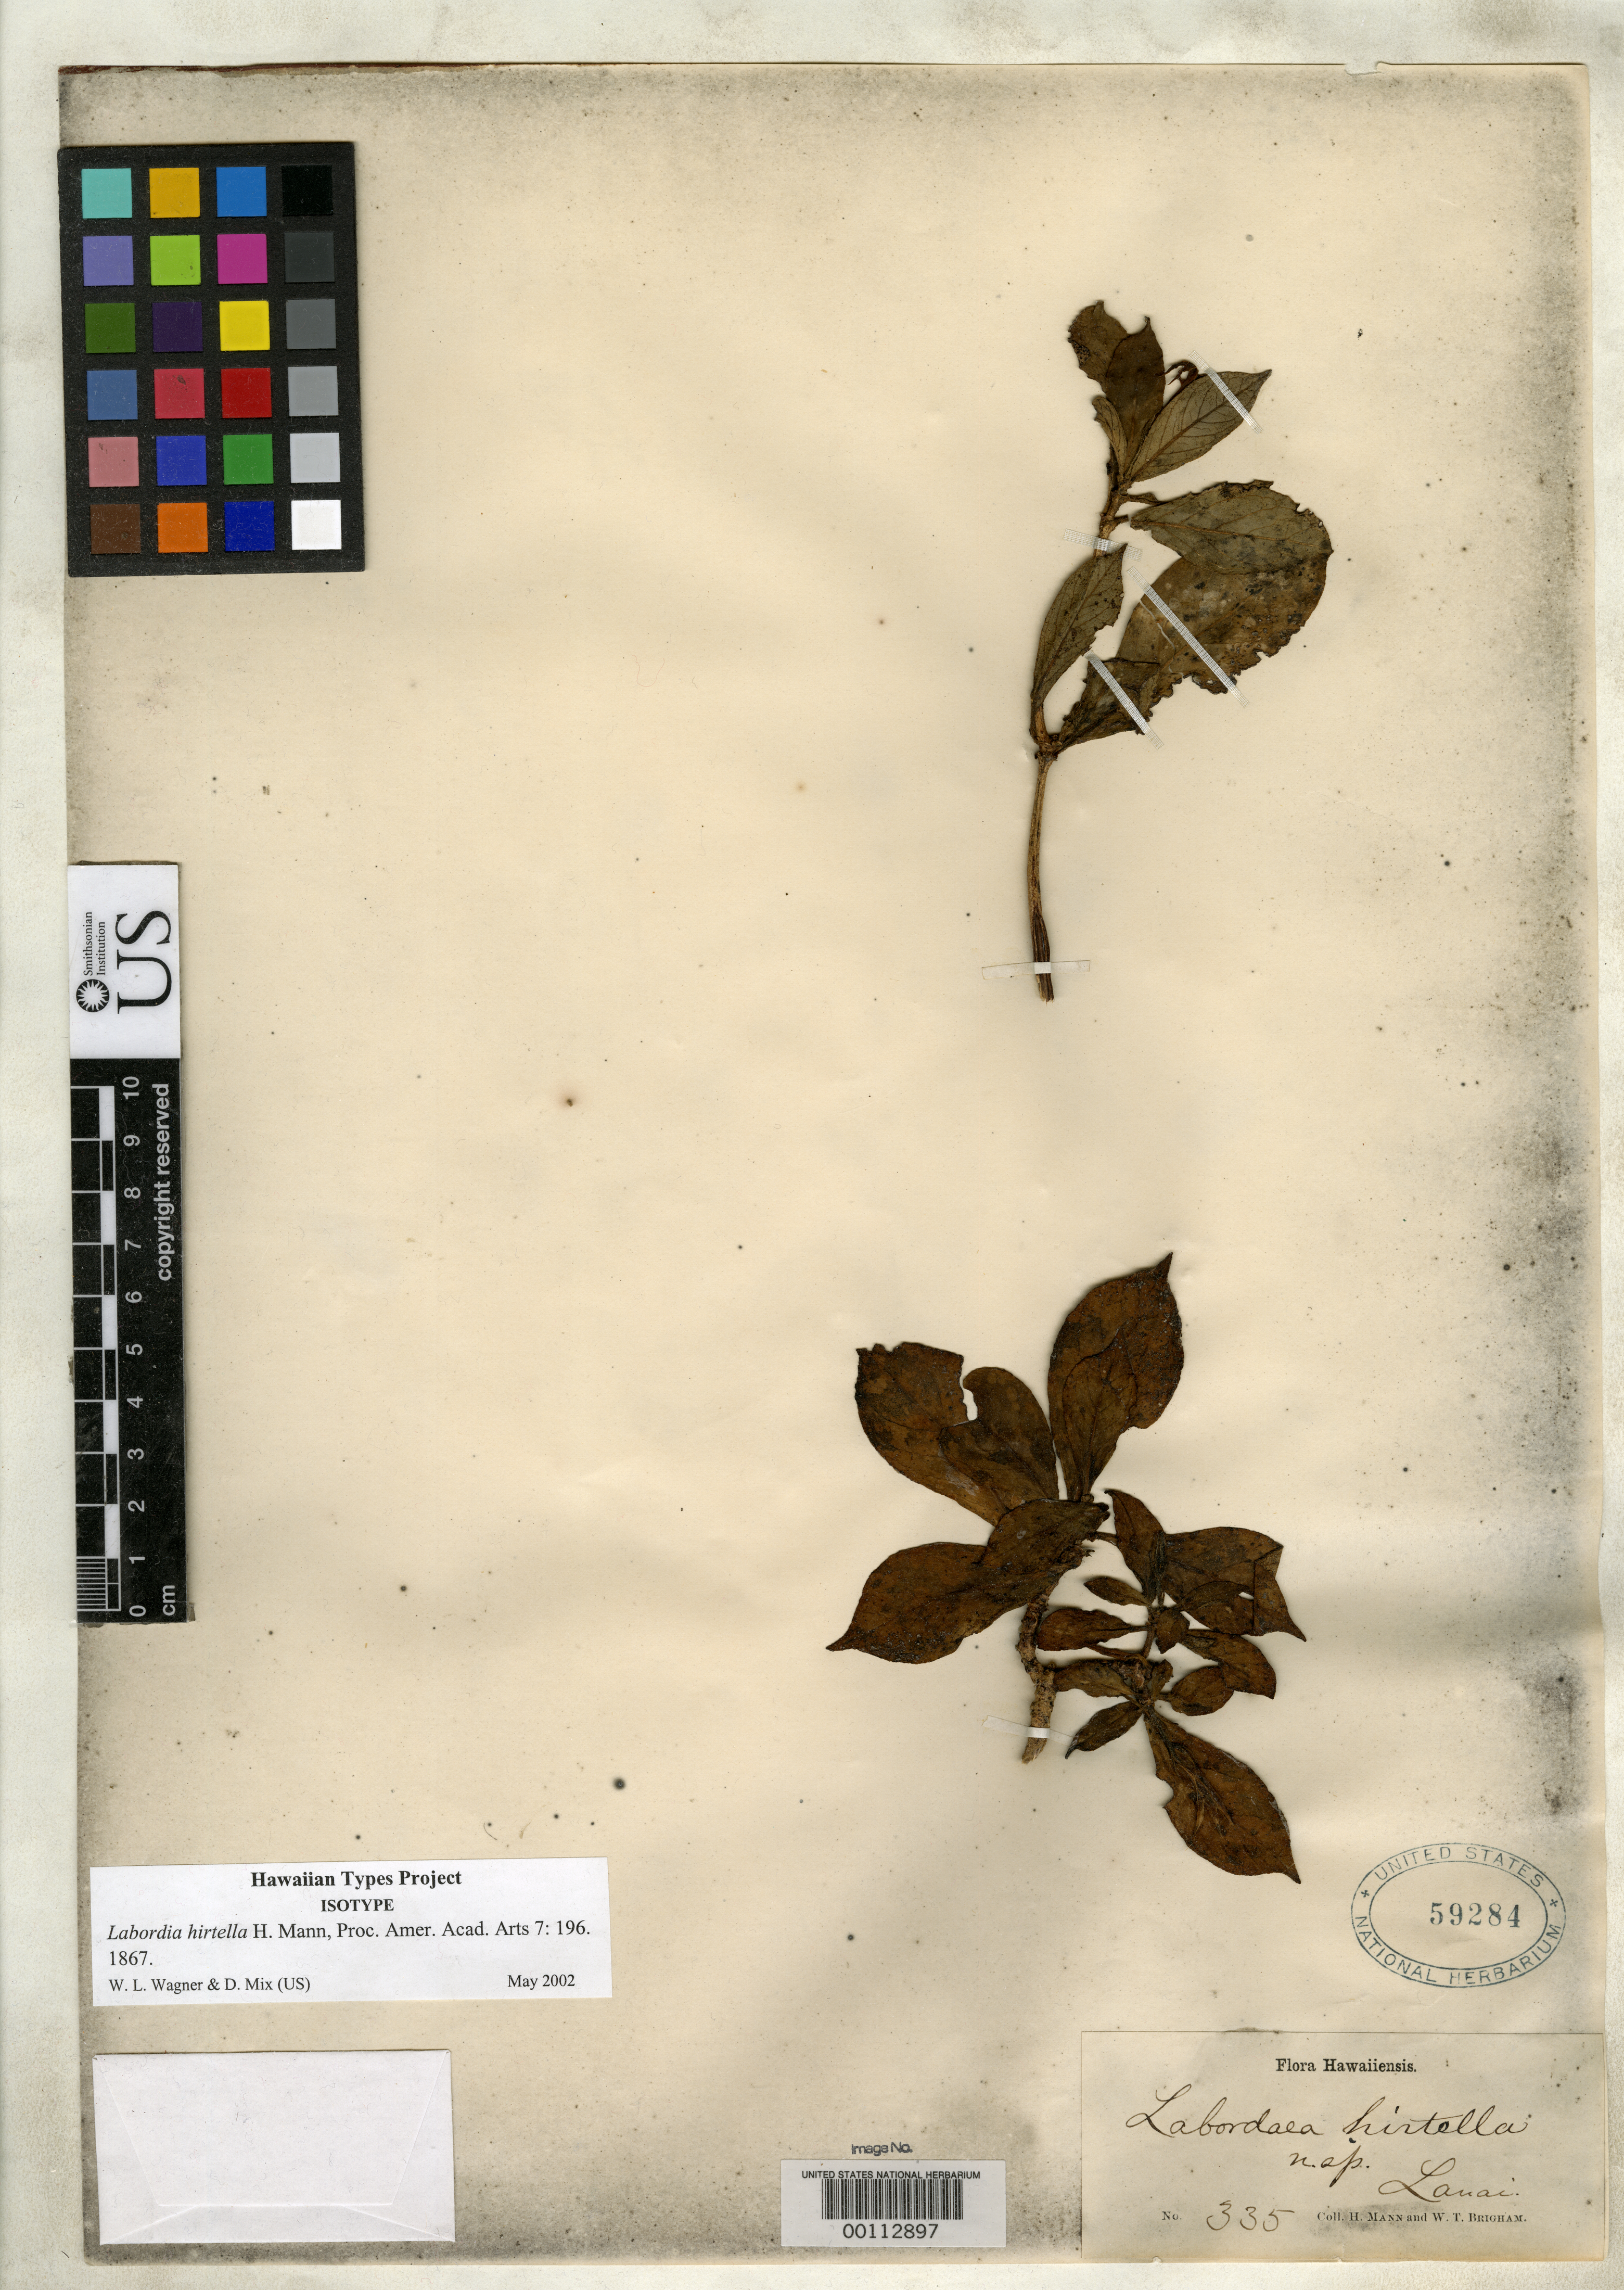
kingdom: Plantae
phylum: Tracheophyta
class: Magnoliopsida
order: Gentianales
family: Loganiaceae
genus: Labordia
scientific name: Labordia hirtella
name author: H. Mann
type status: Type Fragment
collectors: H. Mann & W. T. Brigham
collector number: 335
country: United States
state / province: Hawaii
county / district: Maui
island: Maui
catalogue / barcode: US 59284